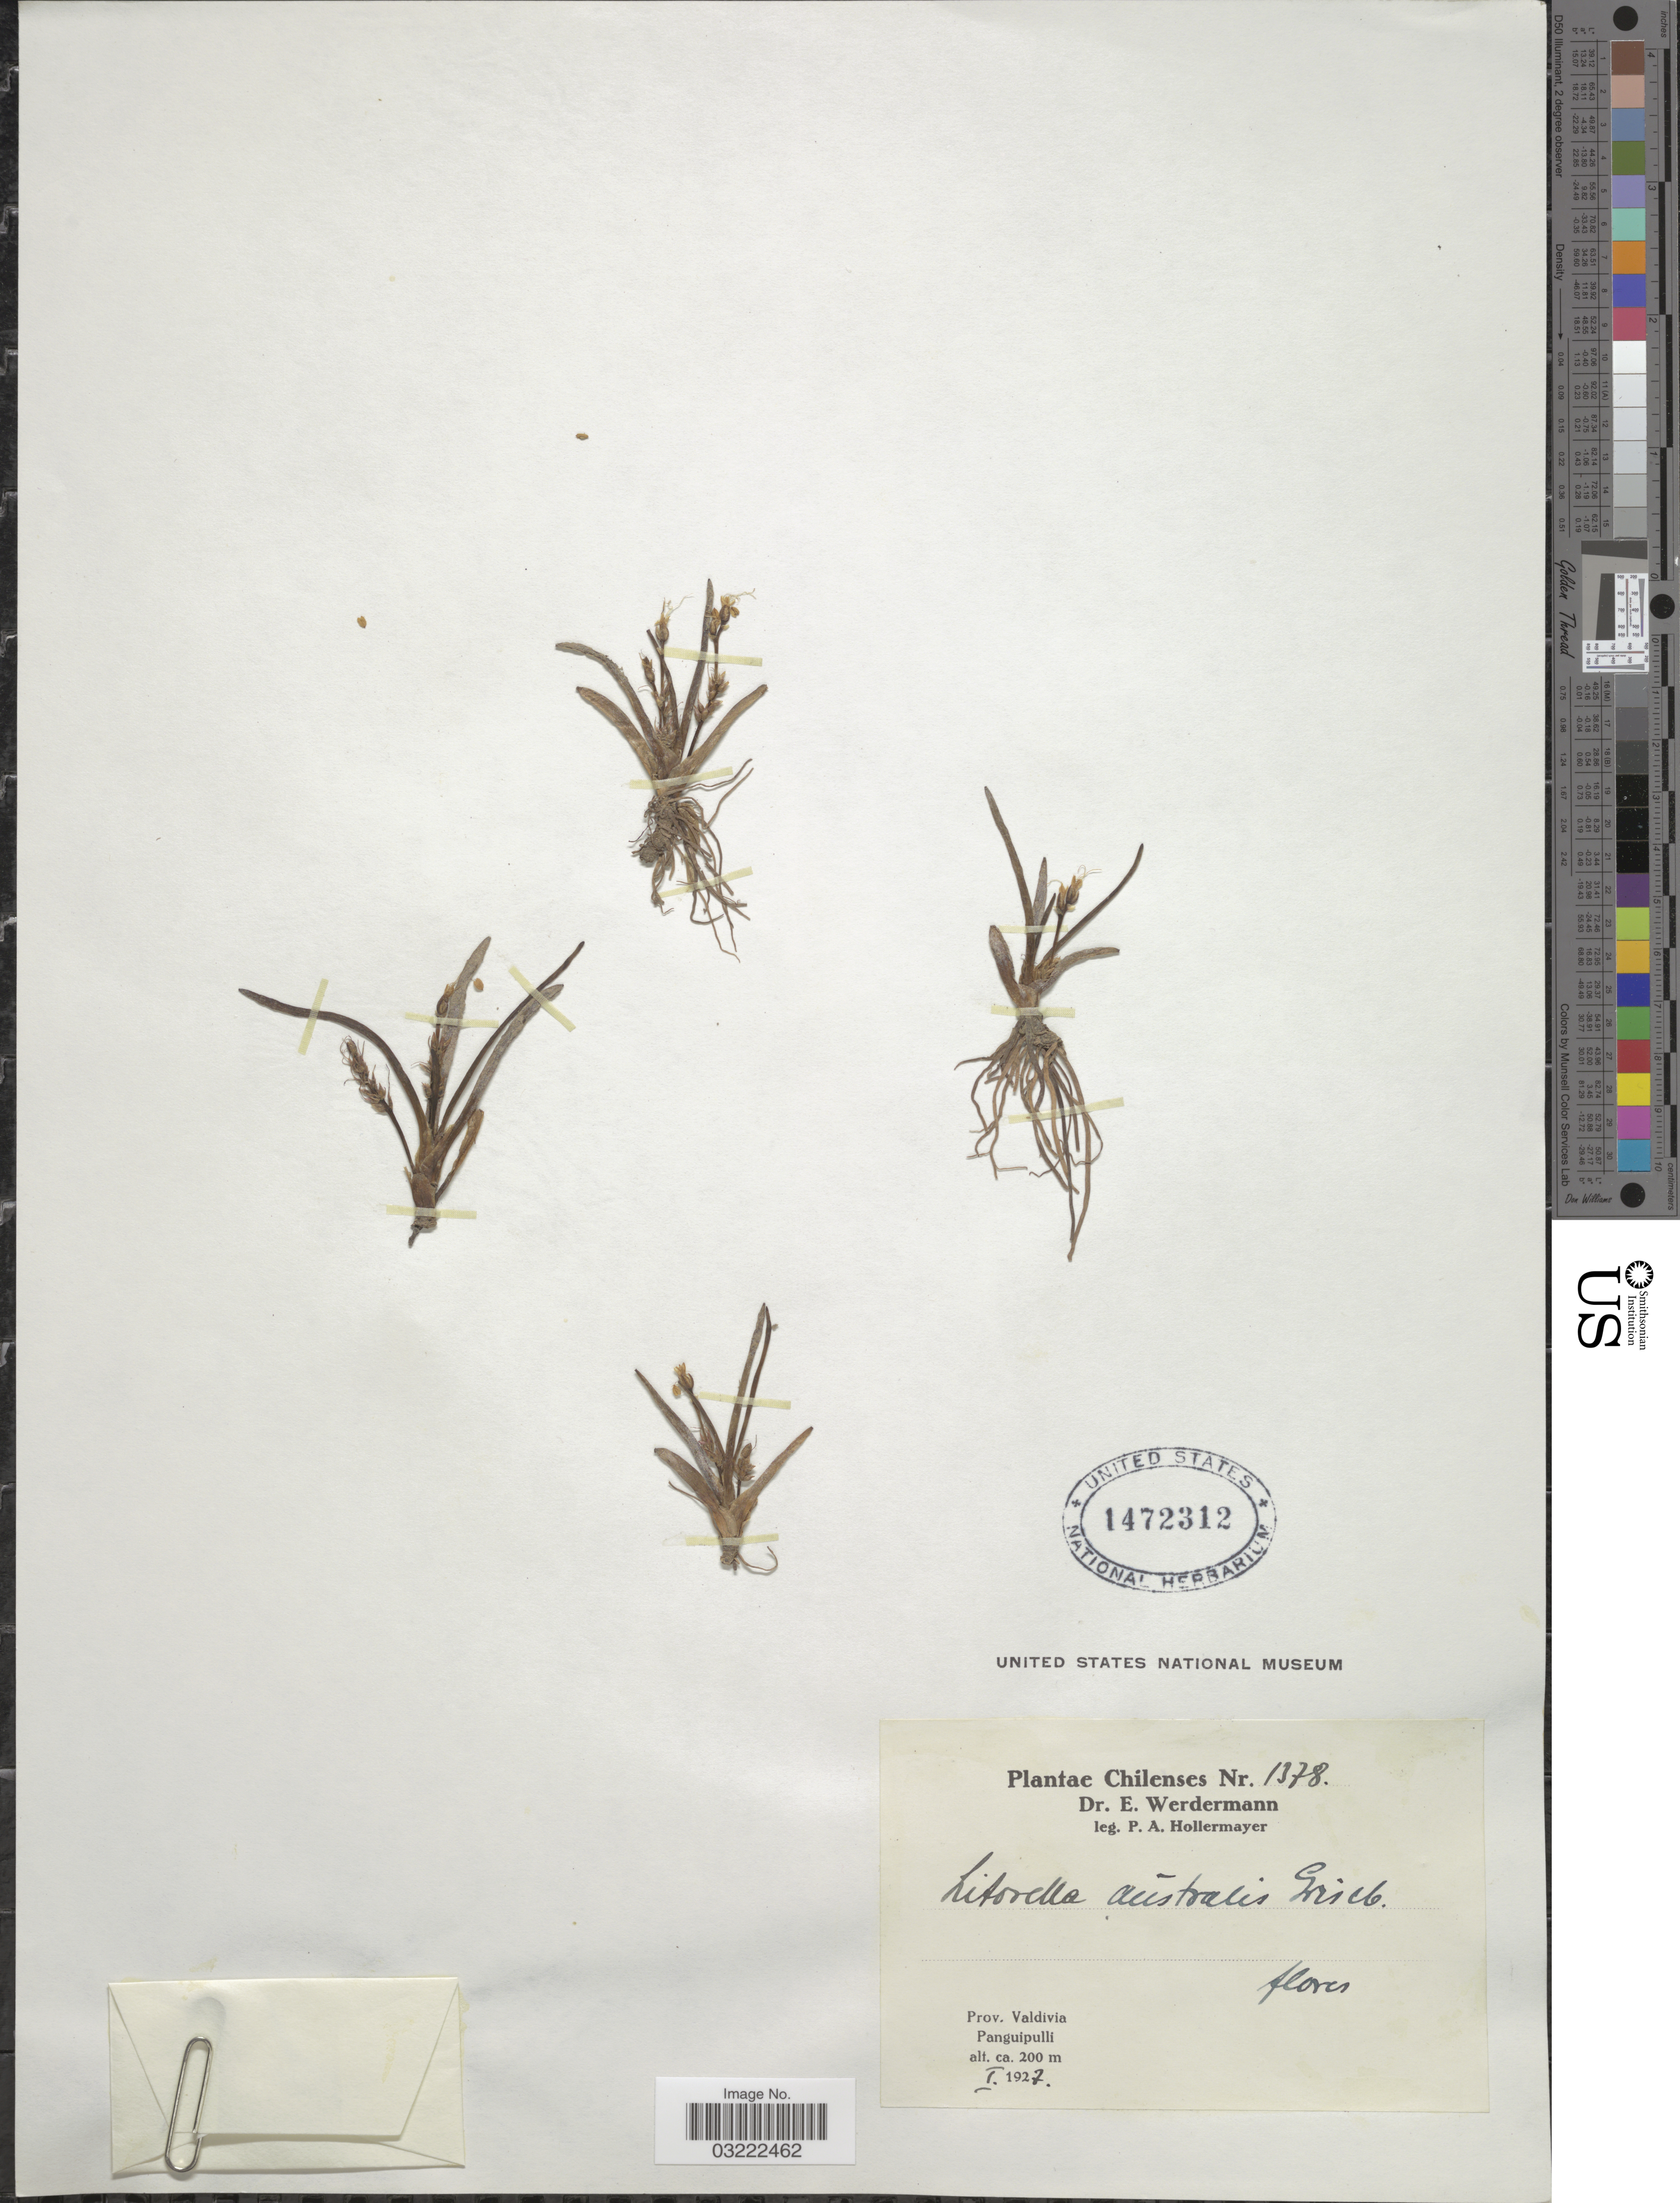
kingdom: Plantae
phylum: Tracheophyta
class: Magnoliopsida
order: Lamiales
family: Plantaginaceae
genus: Littorella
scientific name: Littorella australis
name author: Griseb. ex Benth. & Hook. f.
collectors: P. Hollermayer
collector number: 1378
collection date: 1927-01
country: Chile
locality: Prov. Valdivia, Panguipulli.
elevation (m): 200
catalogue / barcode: US 1472312